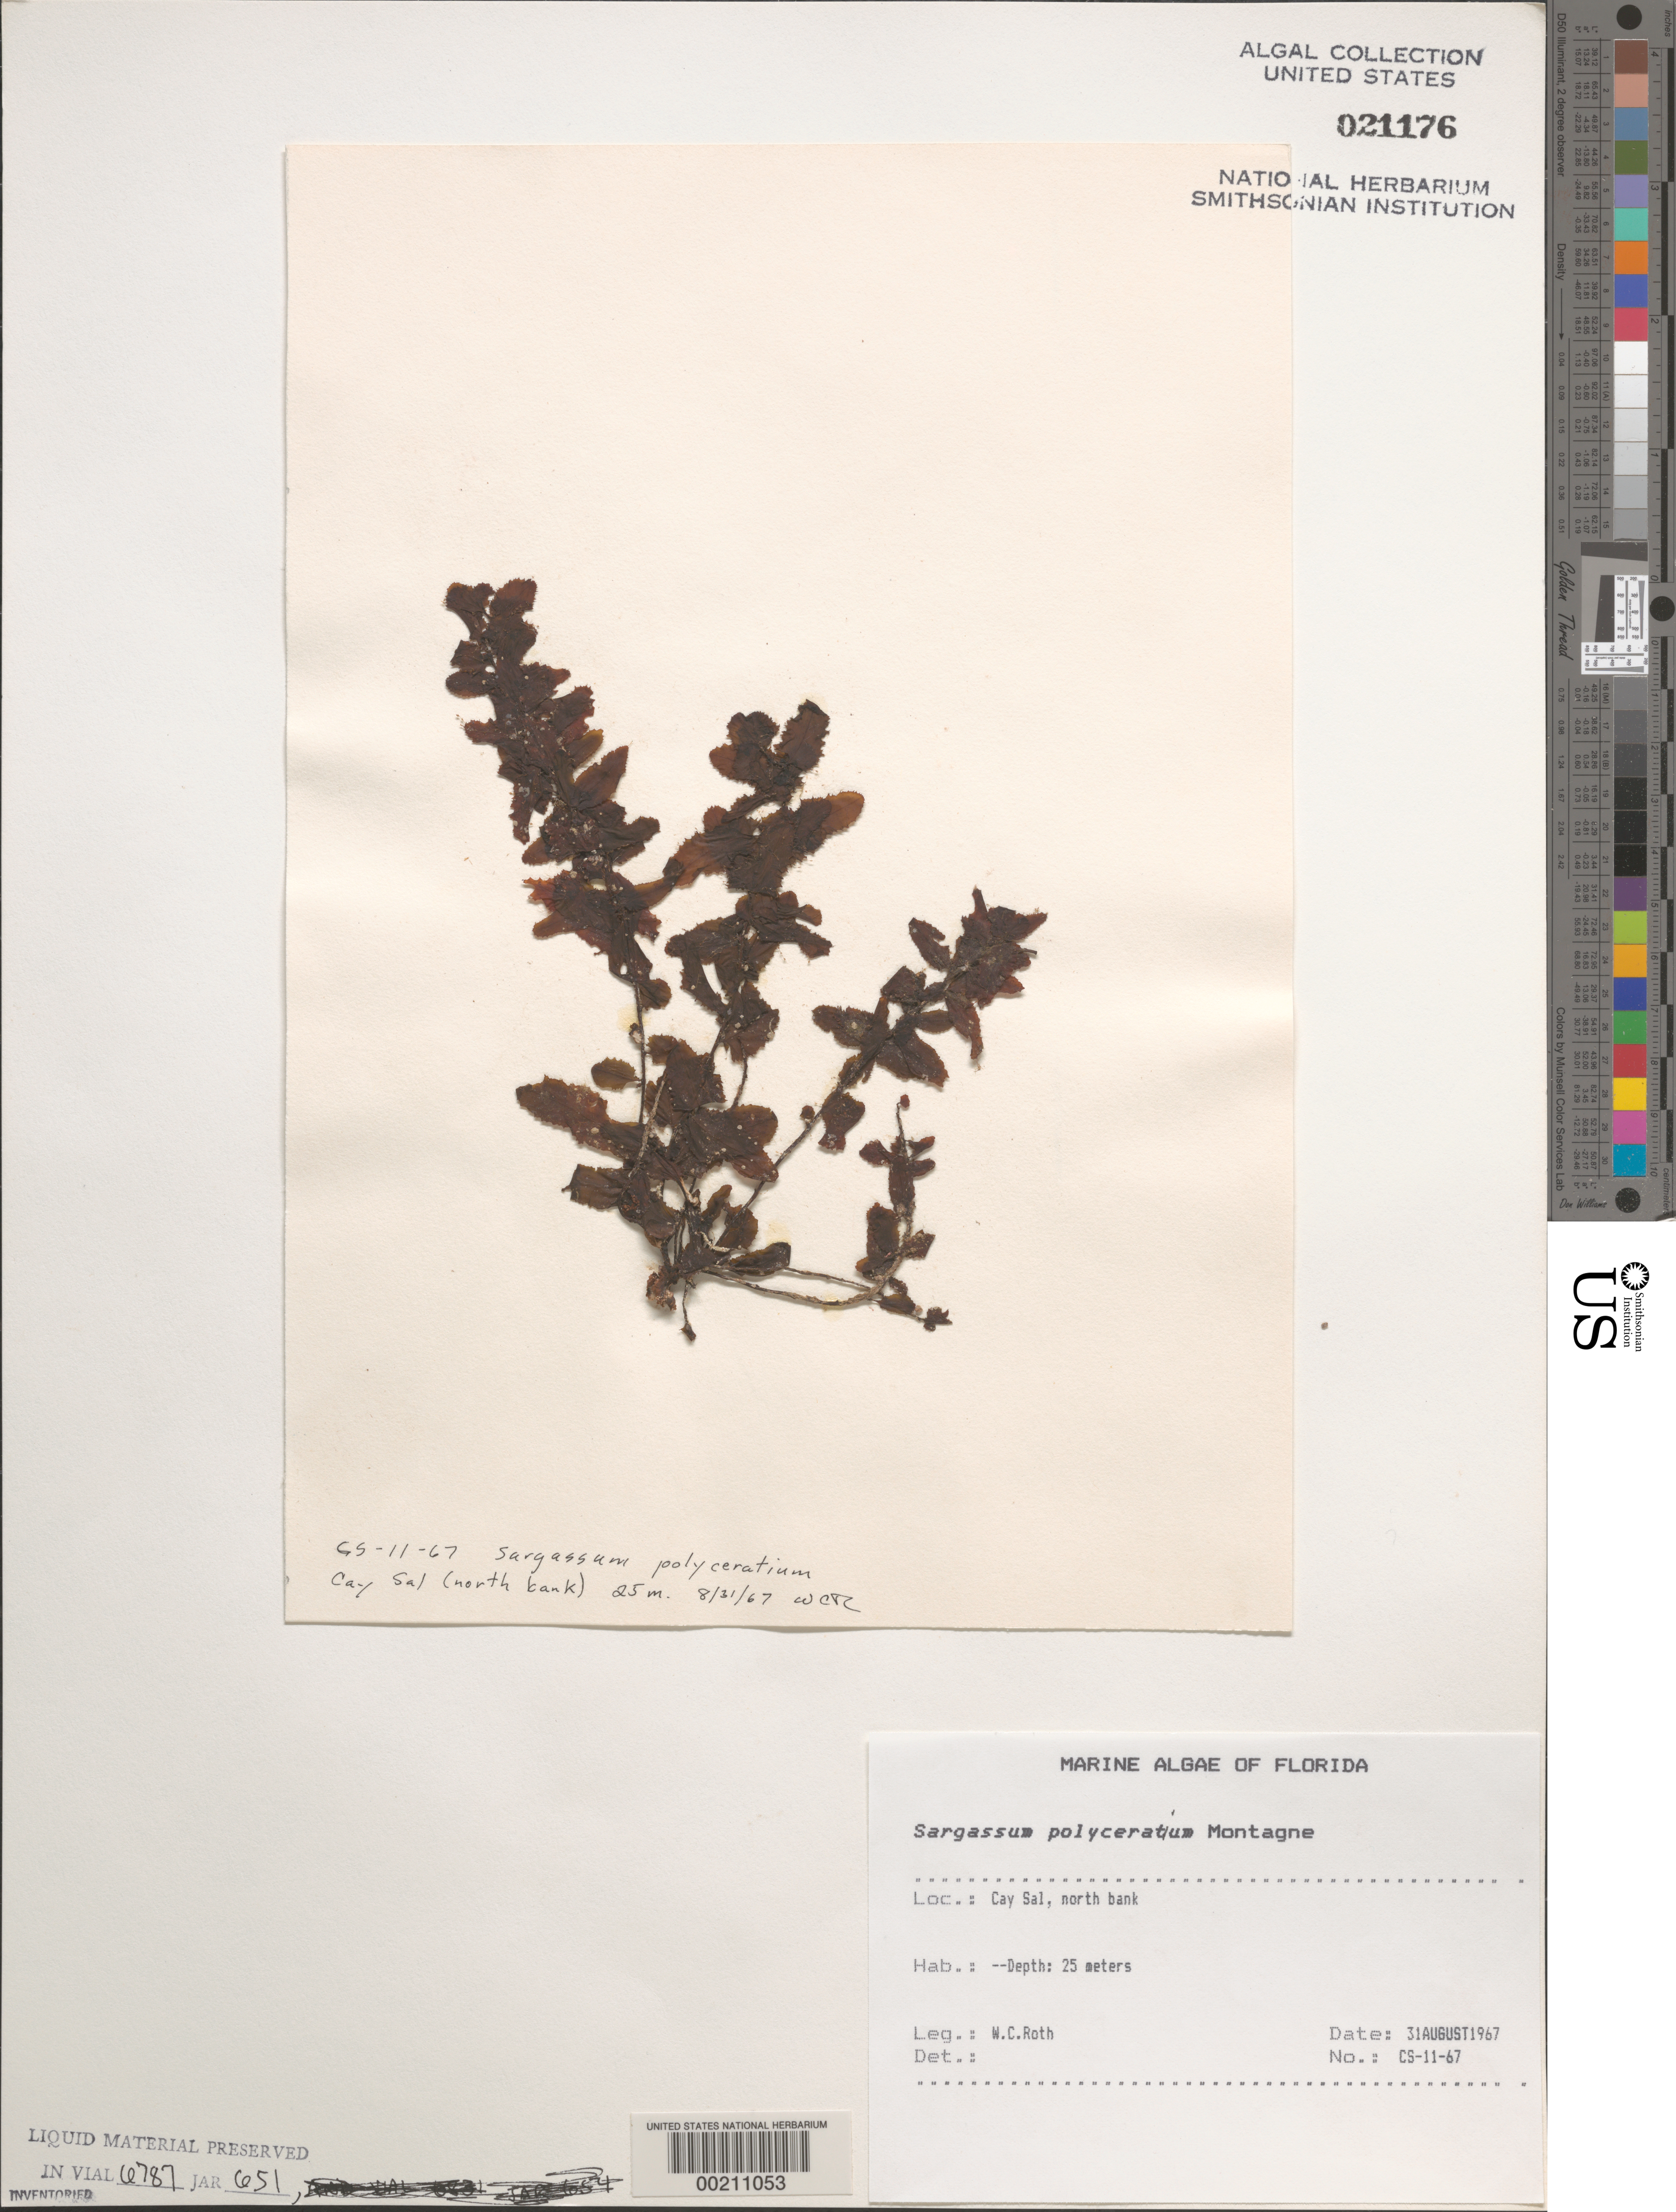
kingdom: Chromista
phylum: Ochrophyta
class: Phaeophyceae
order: Fucales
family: Sargassaceae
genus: Sargassum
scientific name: Sargassum polyceratium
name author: Mont.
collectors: W. C. Roth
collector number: Cs-11-67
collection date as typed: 31 Aug 1967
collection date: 1967-08-31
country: United States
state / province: Florida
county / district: Monroe County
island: Cay Sal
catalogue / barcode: US 21176